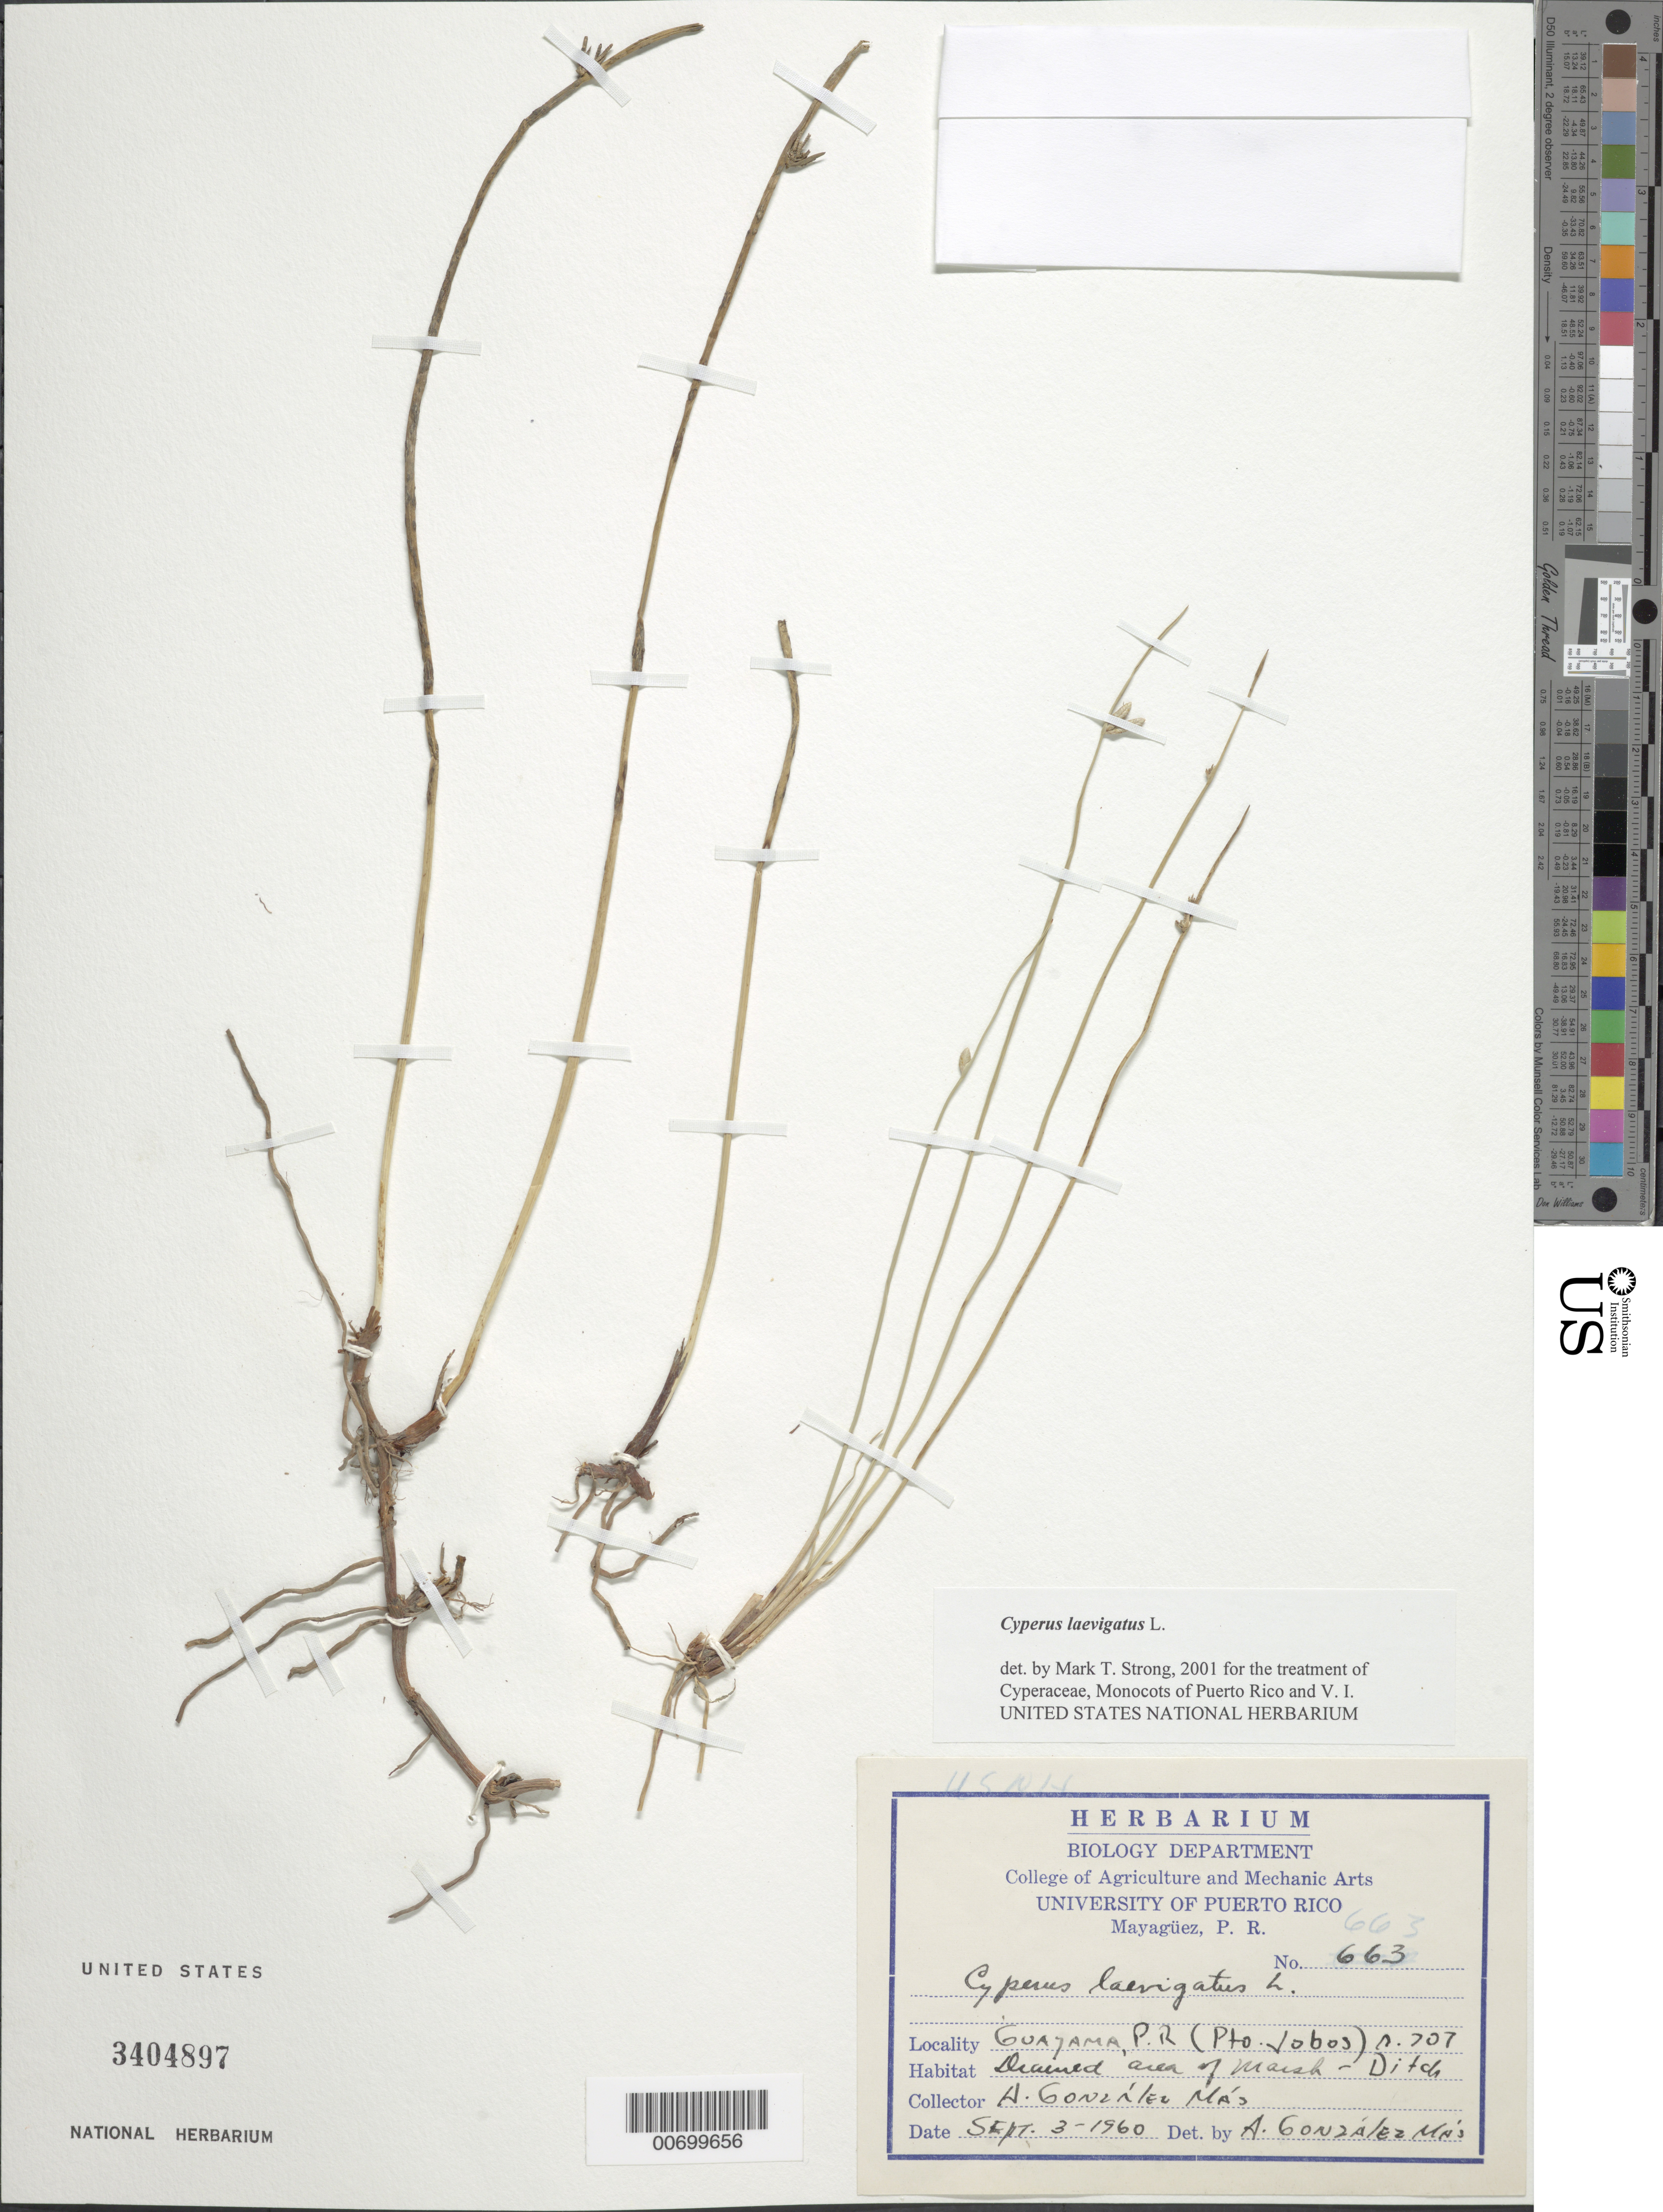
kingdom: Plantae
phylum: Tracheophyta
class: Liliopsida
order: Poales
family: Cyperaceae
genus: Cyperus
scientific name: Cyperus laevigatus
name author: L.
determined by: Strong, M. T., (US), Smithsonian Institution - National Museum of Natural History (UNITED STATES)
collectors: A. González Más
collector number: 663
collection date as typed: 03 Sep 1960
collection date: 1960-09-03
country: Puerto Rico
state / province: Guayama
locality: Guayama: Pto. Jobos, Rd. 707.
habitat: Drained area of a marsh; ditch.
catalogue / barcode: US 3404897